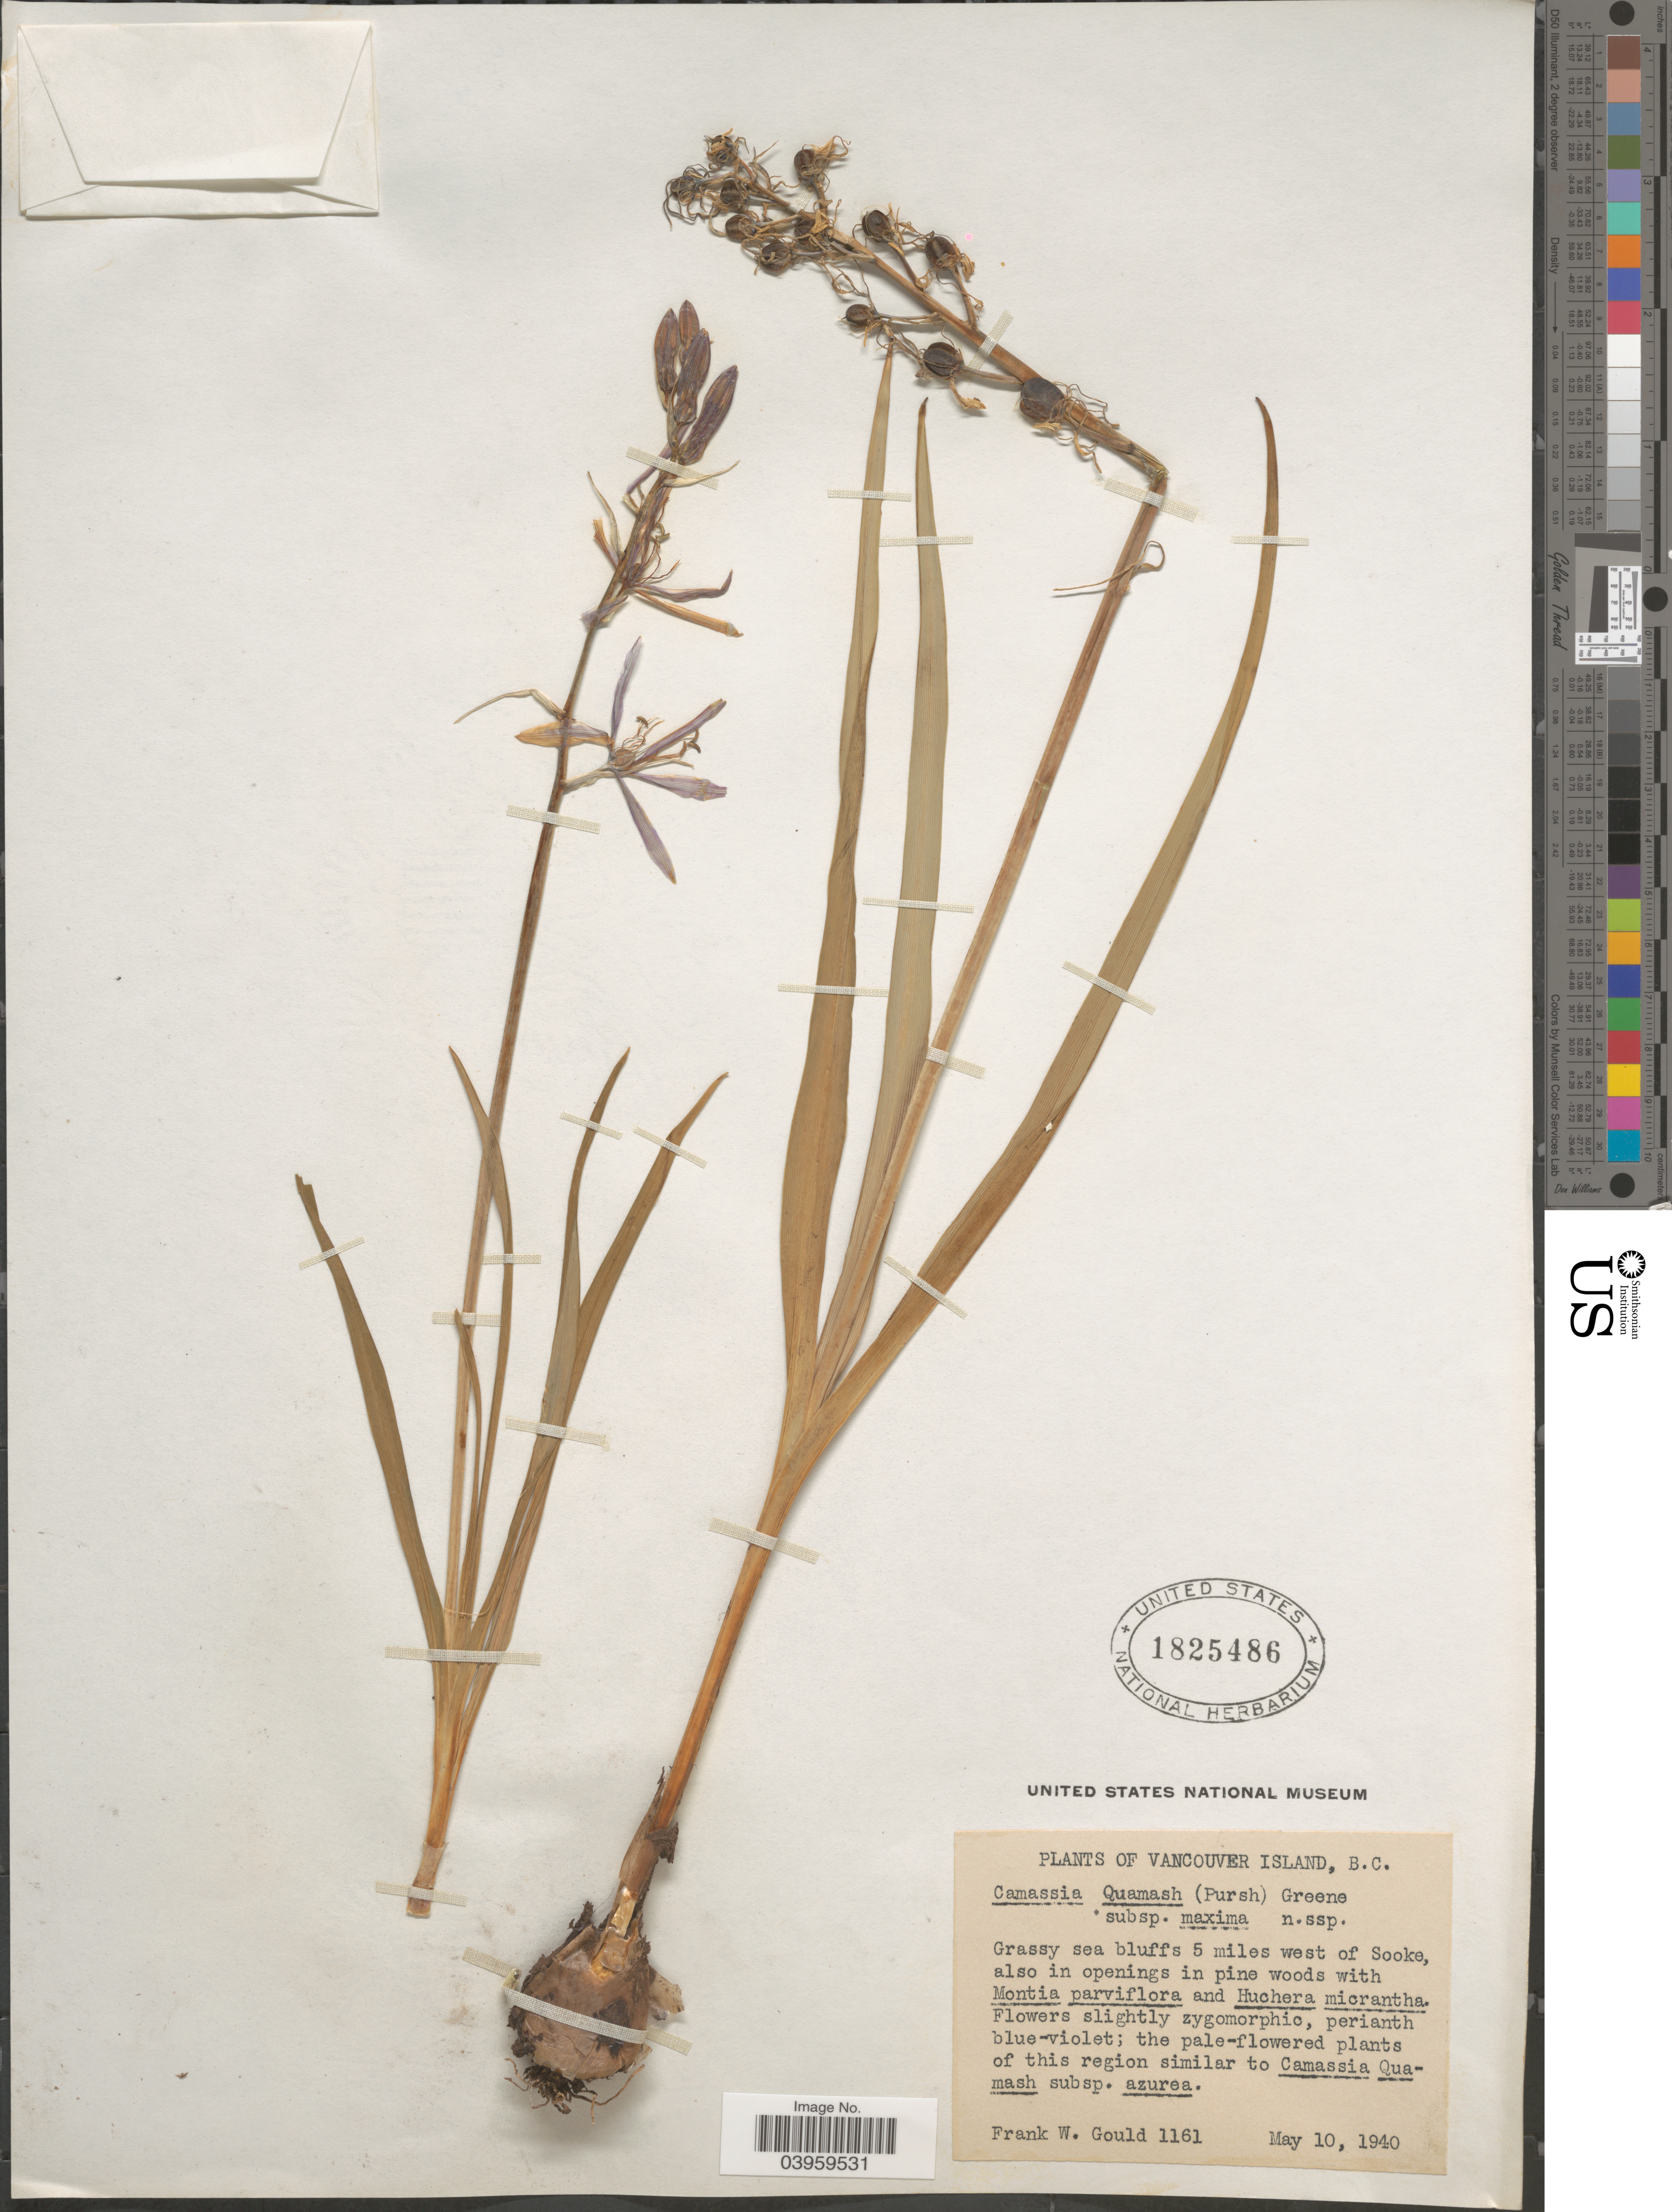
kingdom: Plantae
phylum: Tracheophyta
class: Liliopsida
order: Asparagales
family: Asparagaceae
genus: Camassia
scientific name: Camassia quamash subsp. maxima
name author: Gould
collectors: F. W. Gould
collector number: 1161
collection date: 1940-05-10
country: Canada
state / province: British Columbia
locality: Vancouver Island. Grassy sea bluffs 5 miles west of Sooke.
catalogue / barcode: US 1825486